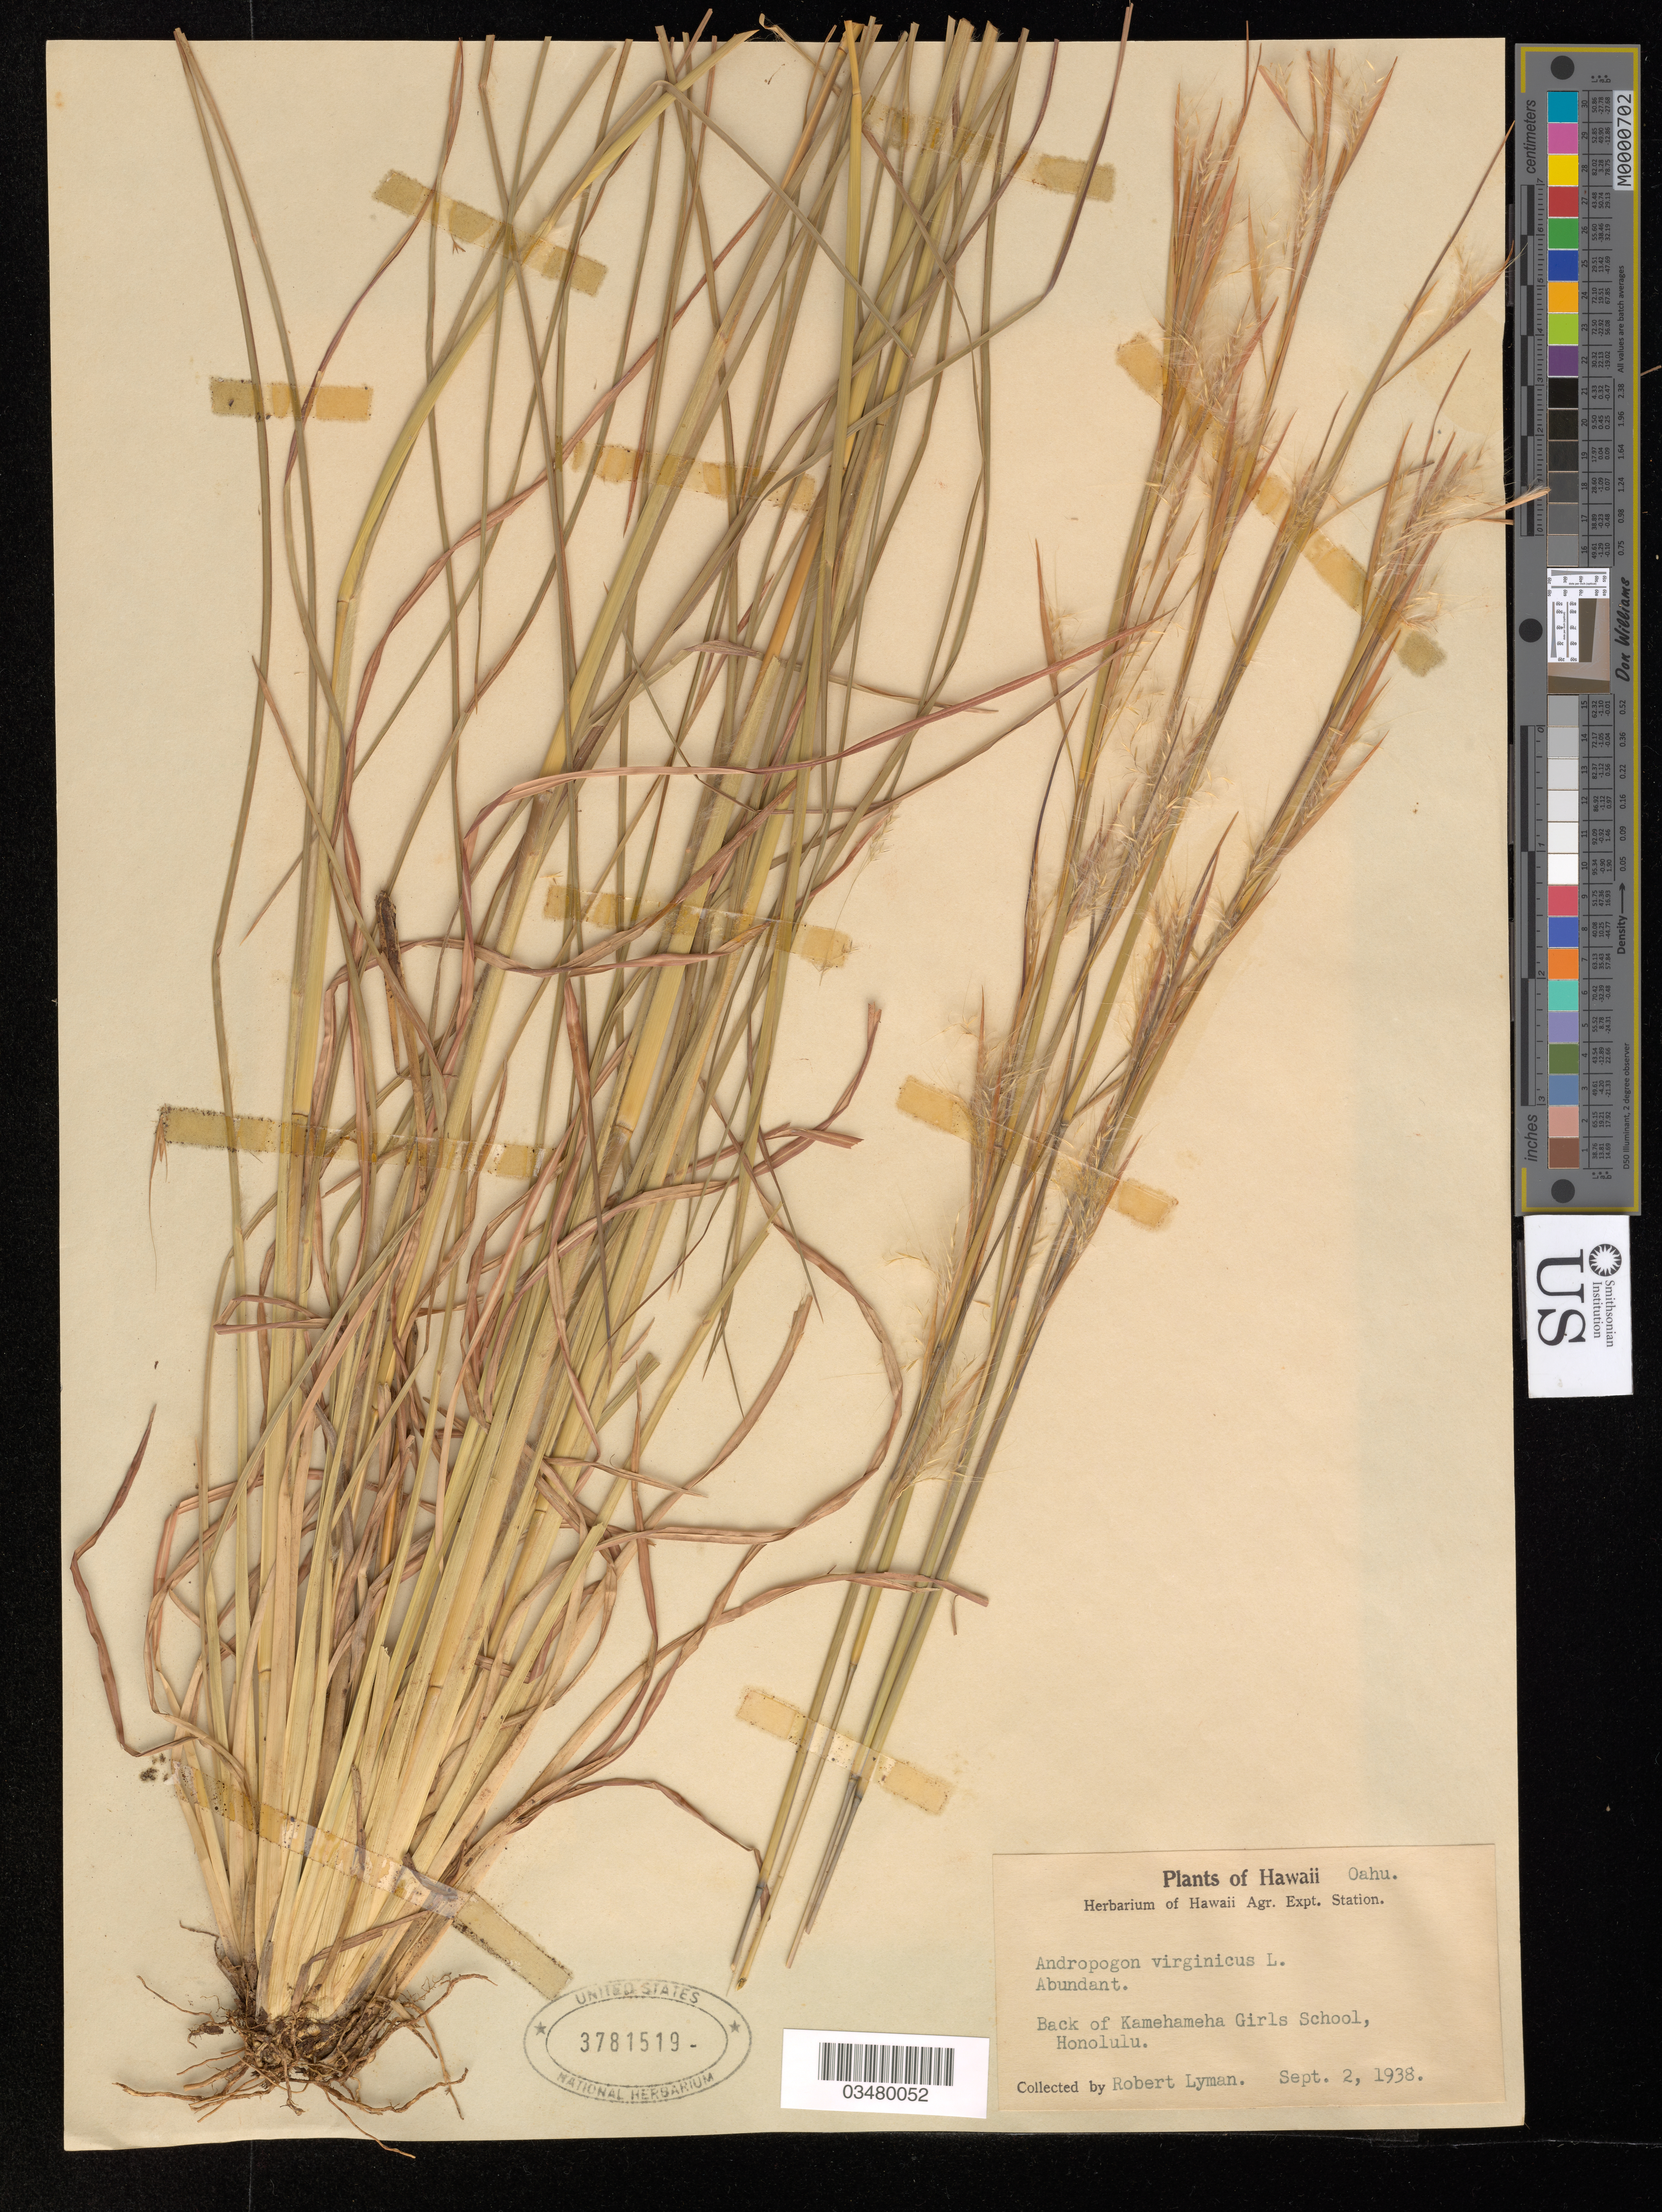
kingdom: Plantae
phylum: Tracheophyta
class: Liliopsida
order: Poales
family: Poaceae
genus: Andropogon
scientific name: Andropogon virginicus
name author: L.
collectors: R. Lyman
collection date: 1938-09-02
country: United States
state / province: Hawaii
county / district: Honolulu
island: Oahu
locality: Back of Kamehameha Girls School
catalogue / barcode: US 3781519